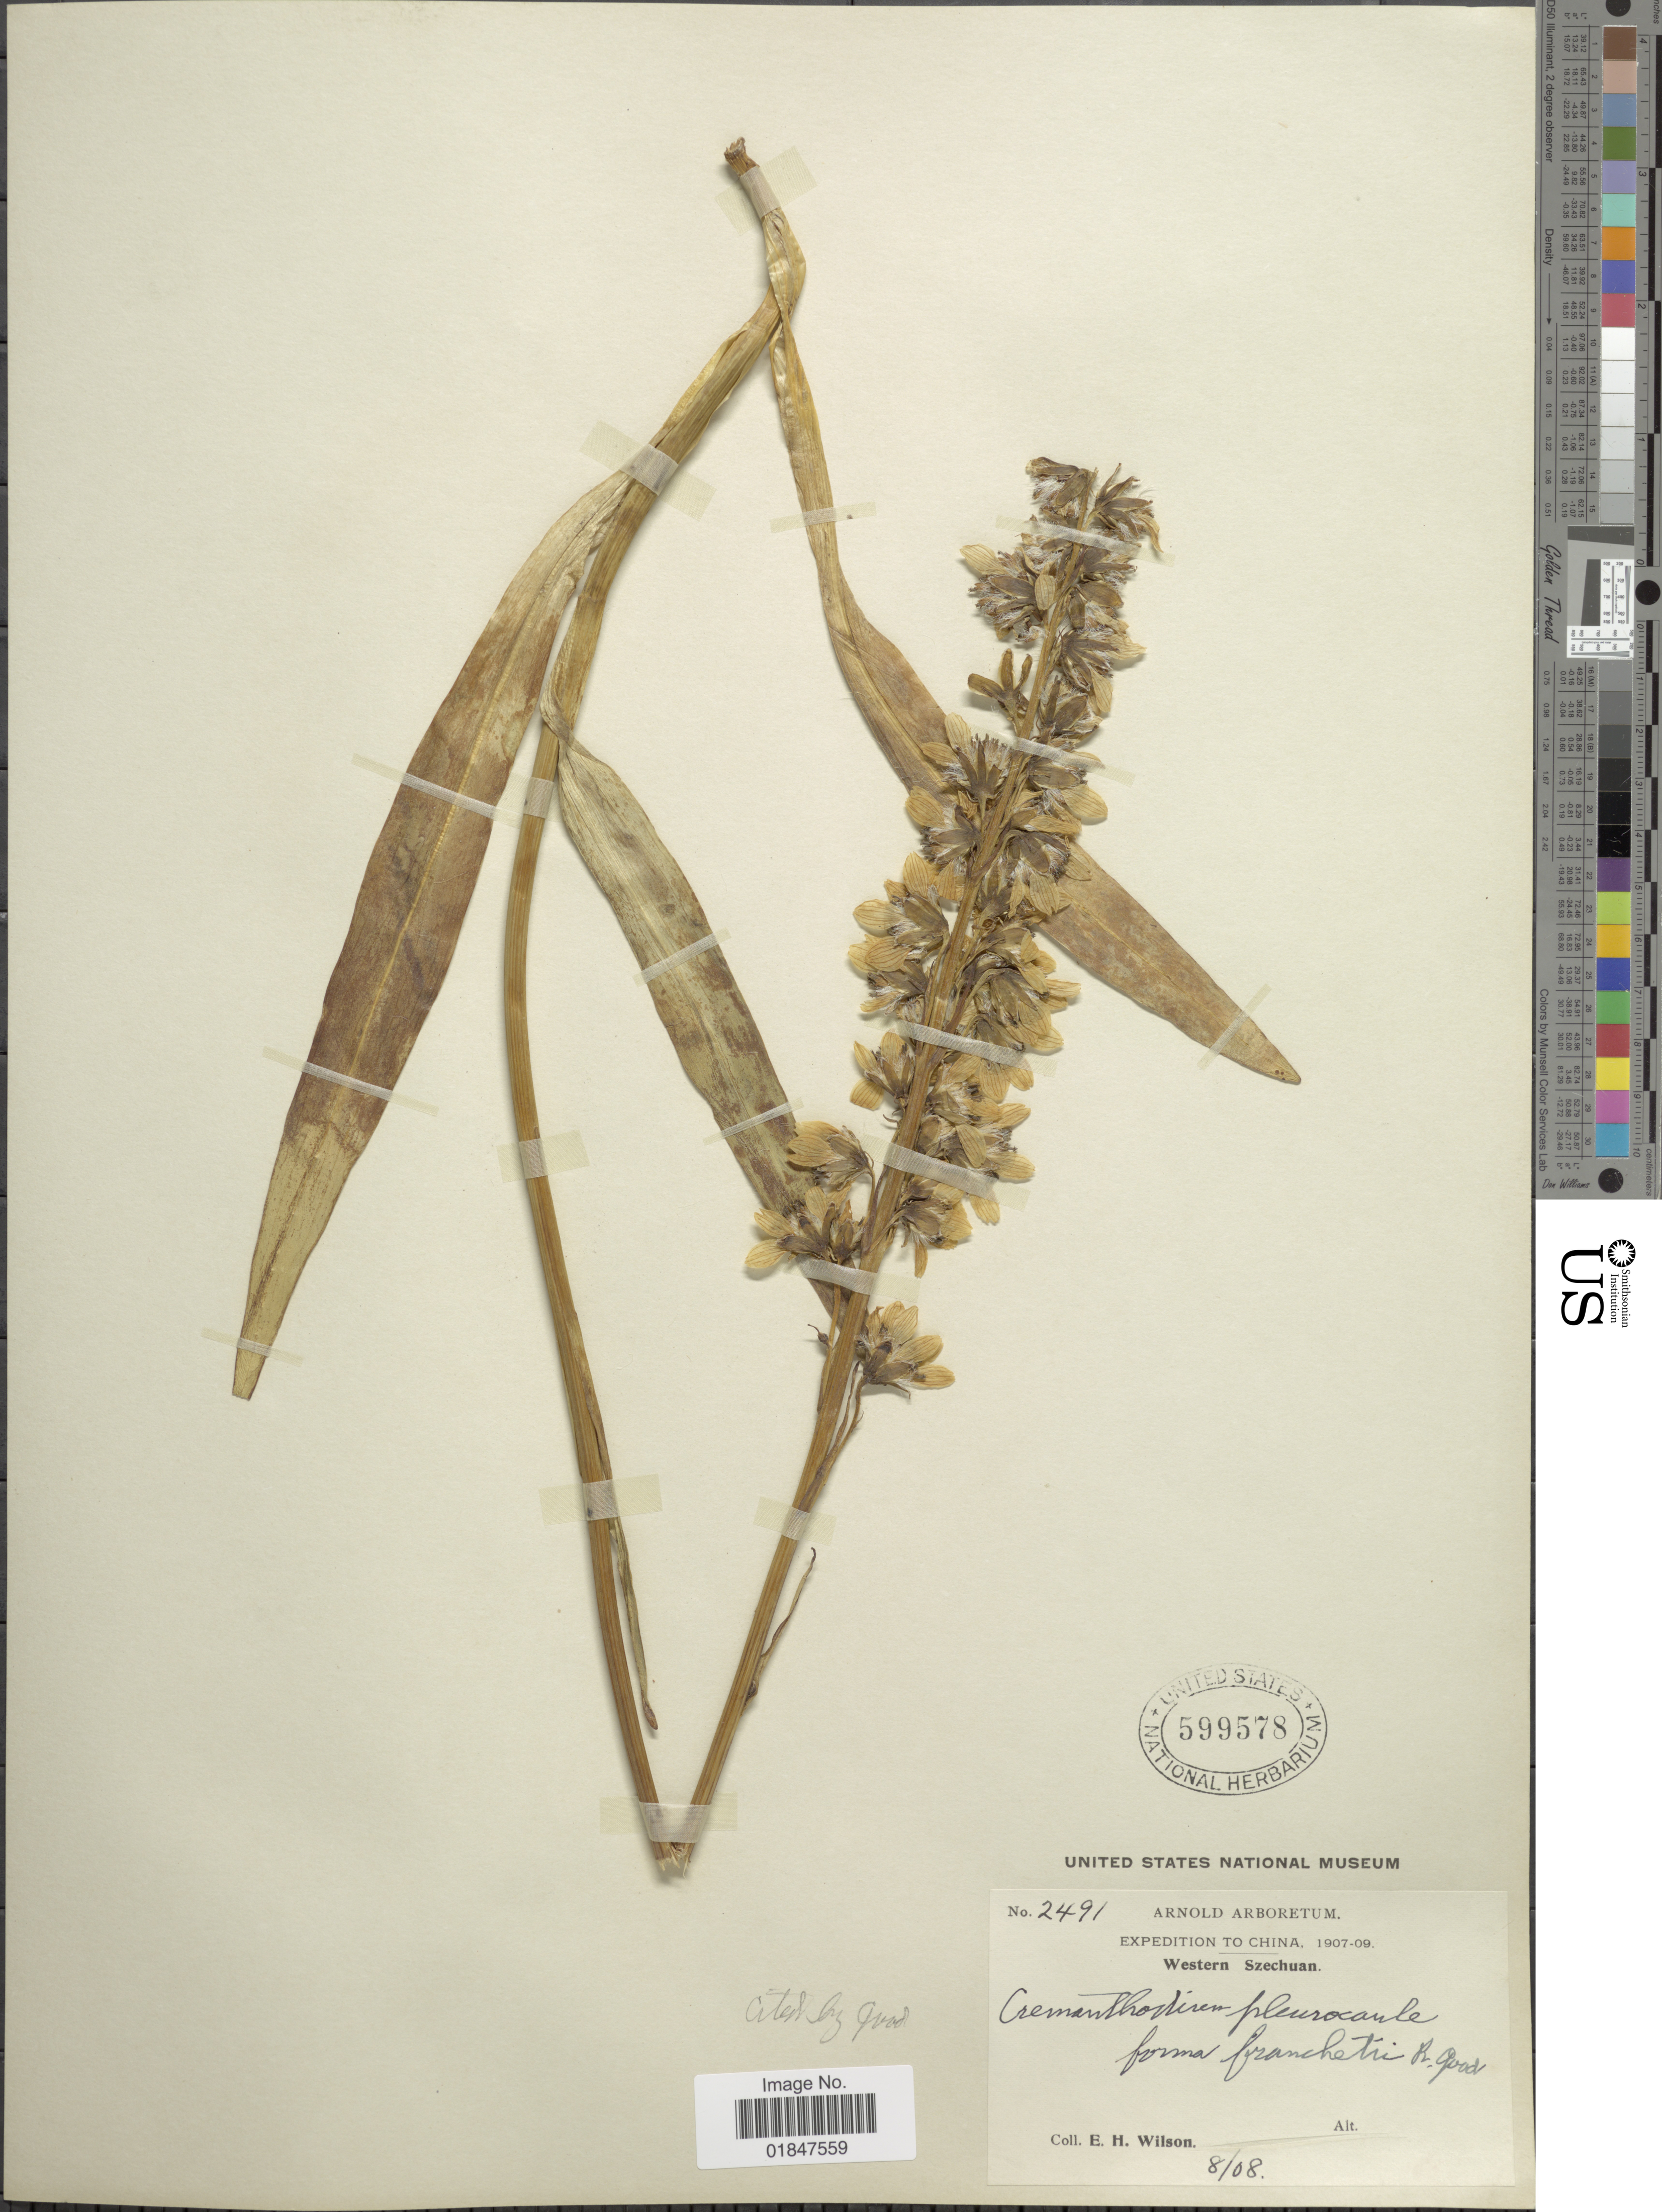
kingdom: Plantae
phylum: Tracheophyta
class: Magnoliopsida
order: Asterales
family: Asteraceae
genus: Ligularia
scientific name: Ligularia pleurocaulis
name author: (Franch.) Hand.-Mazz.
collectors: E. Wilson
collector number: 2491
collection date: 1907-08-08/1909-08-08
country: China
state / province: Sichuan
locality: Western Szechuan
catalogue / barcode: US 599578